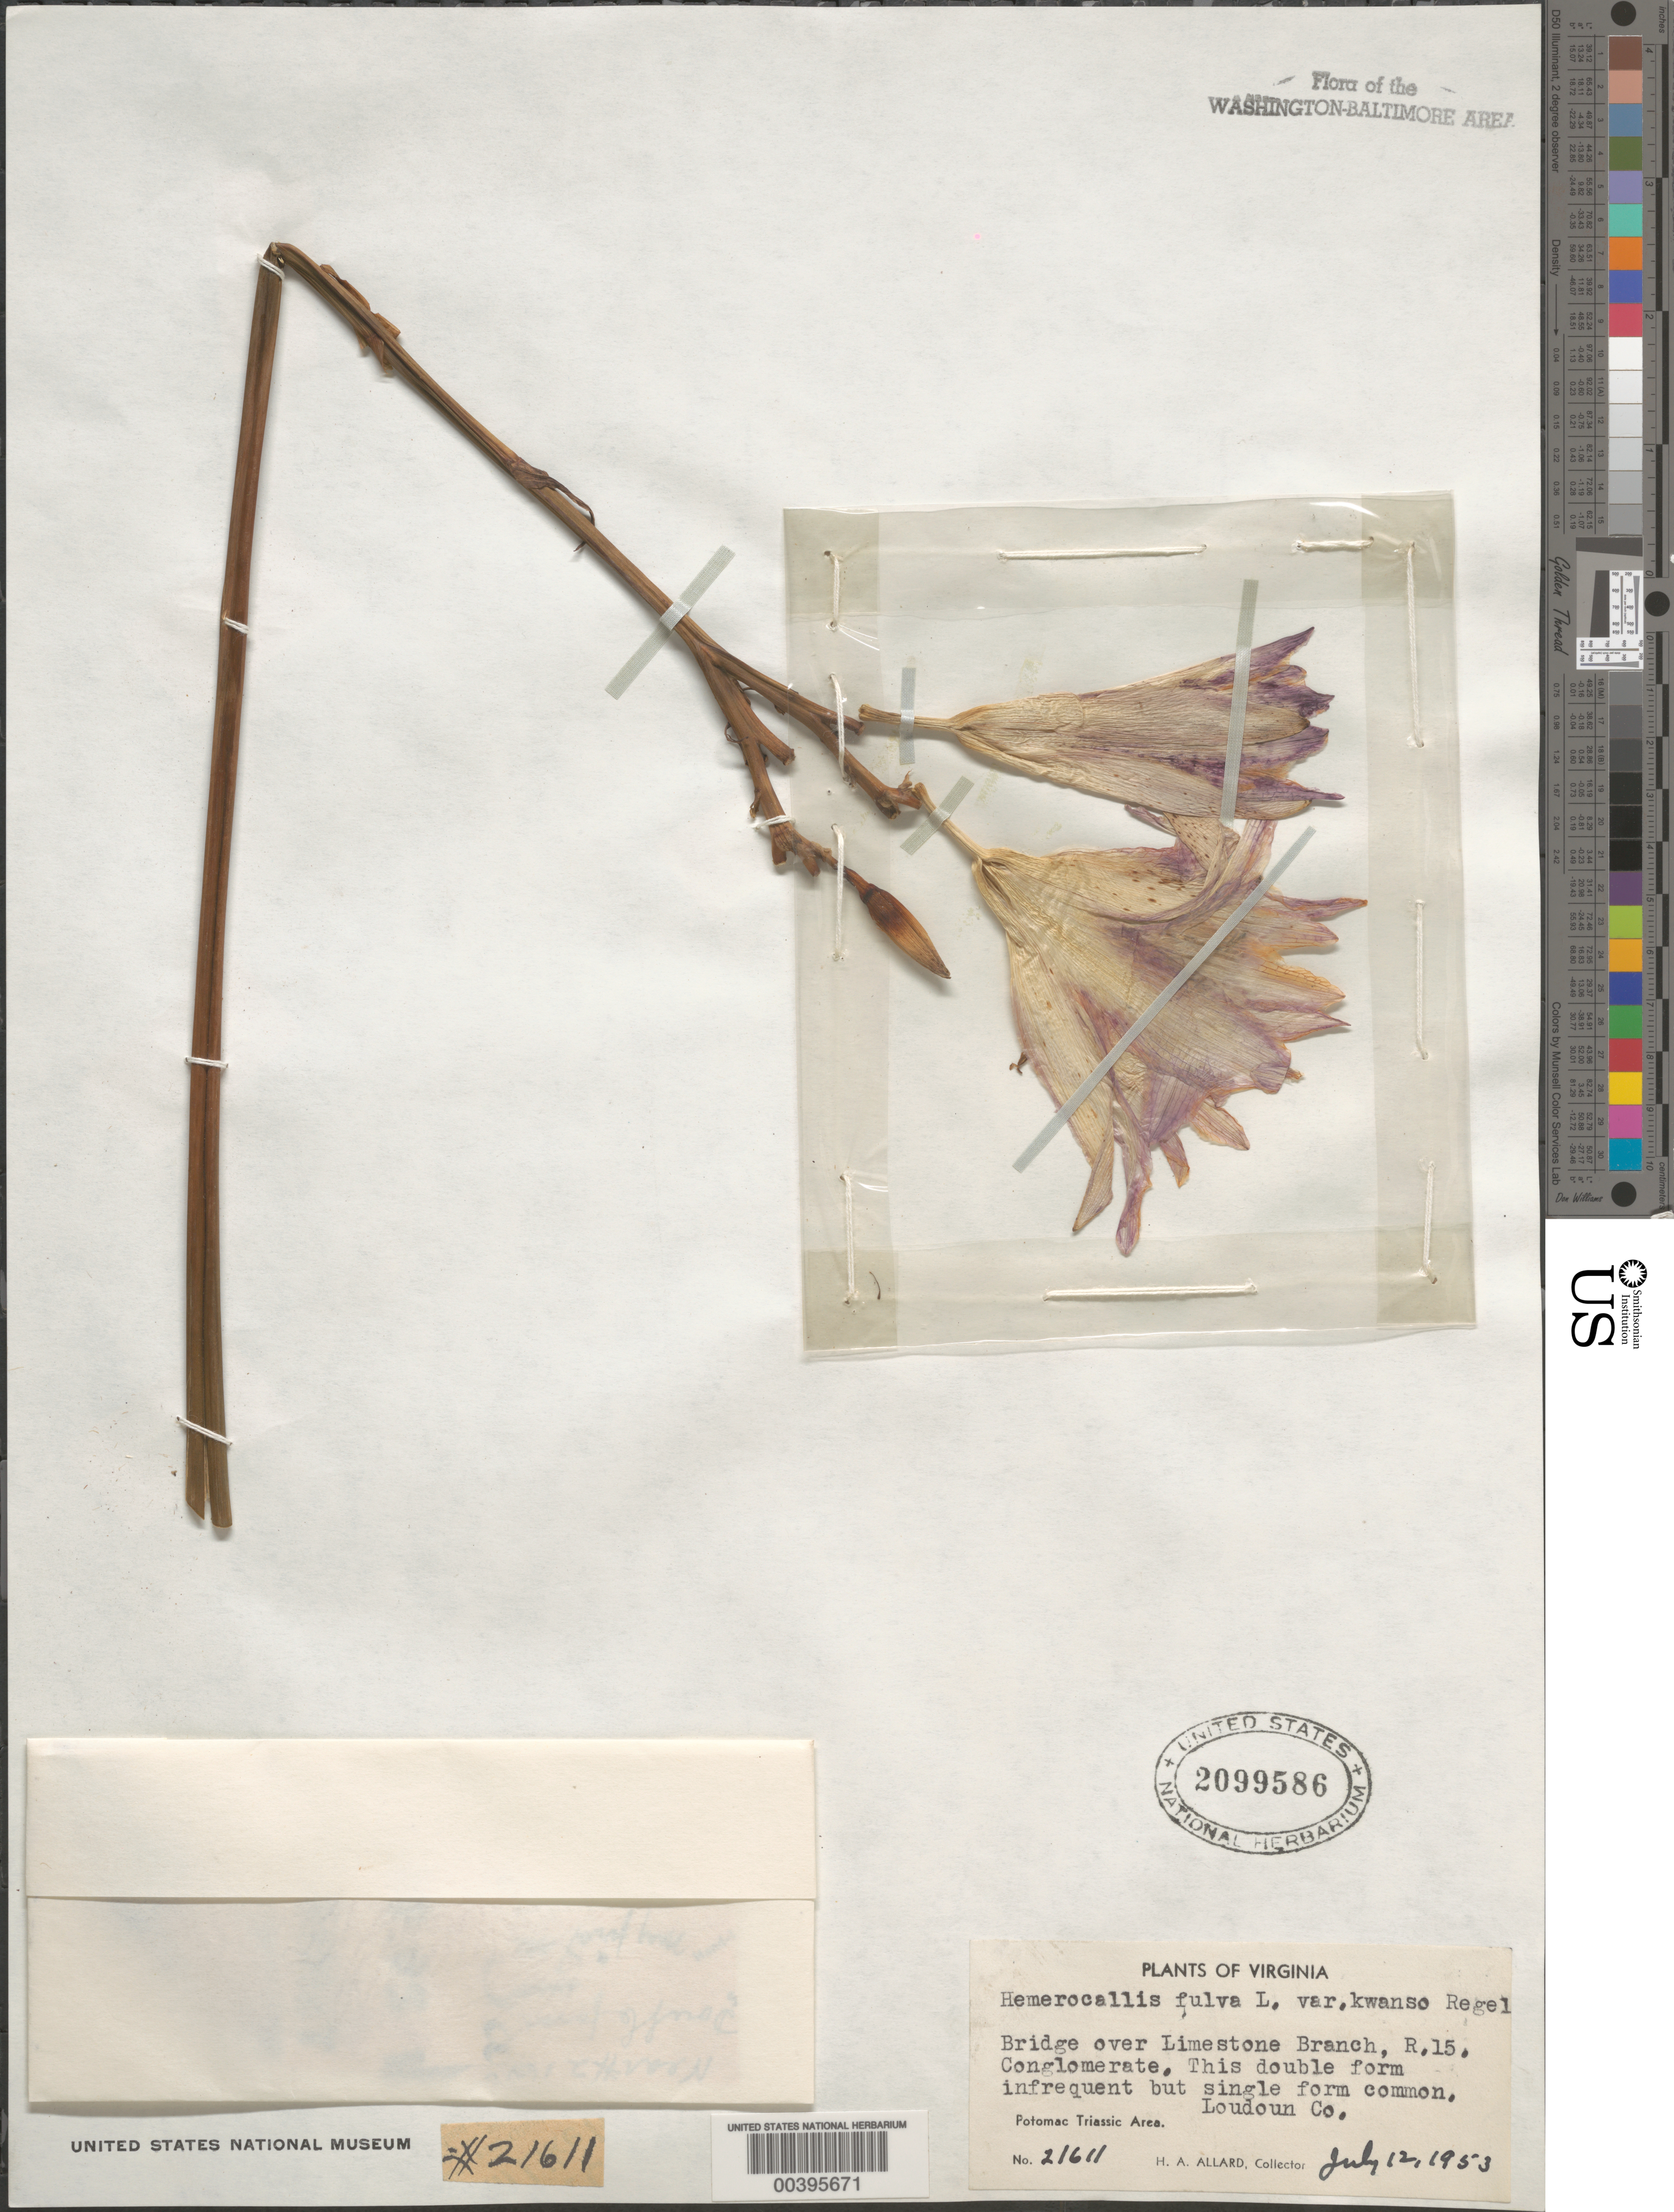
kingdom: Plantae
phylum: Tracheophyta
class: Liliopsida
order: Asparagales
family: Asphodelaceae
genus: Hemerocallis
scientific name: Hemerocallis fulva var. kwanso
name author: Regel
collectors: H. A. Allard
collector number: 21611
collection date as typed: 12 Jul 1953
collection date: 1953-07-12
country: United States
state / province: Virginia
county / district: Loudoun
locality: Limestone Branch, Route 15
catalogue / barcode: US 2099586